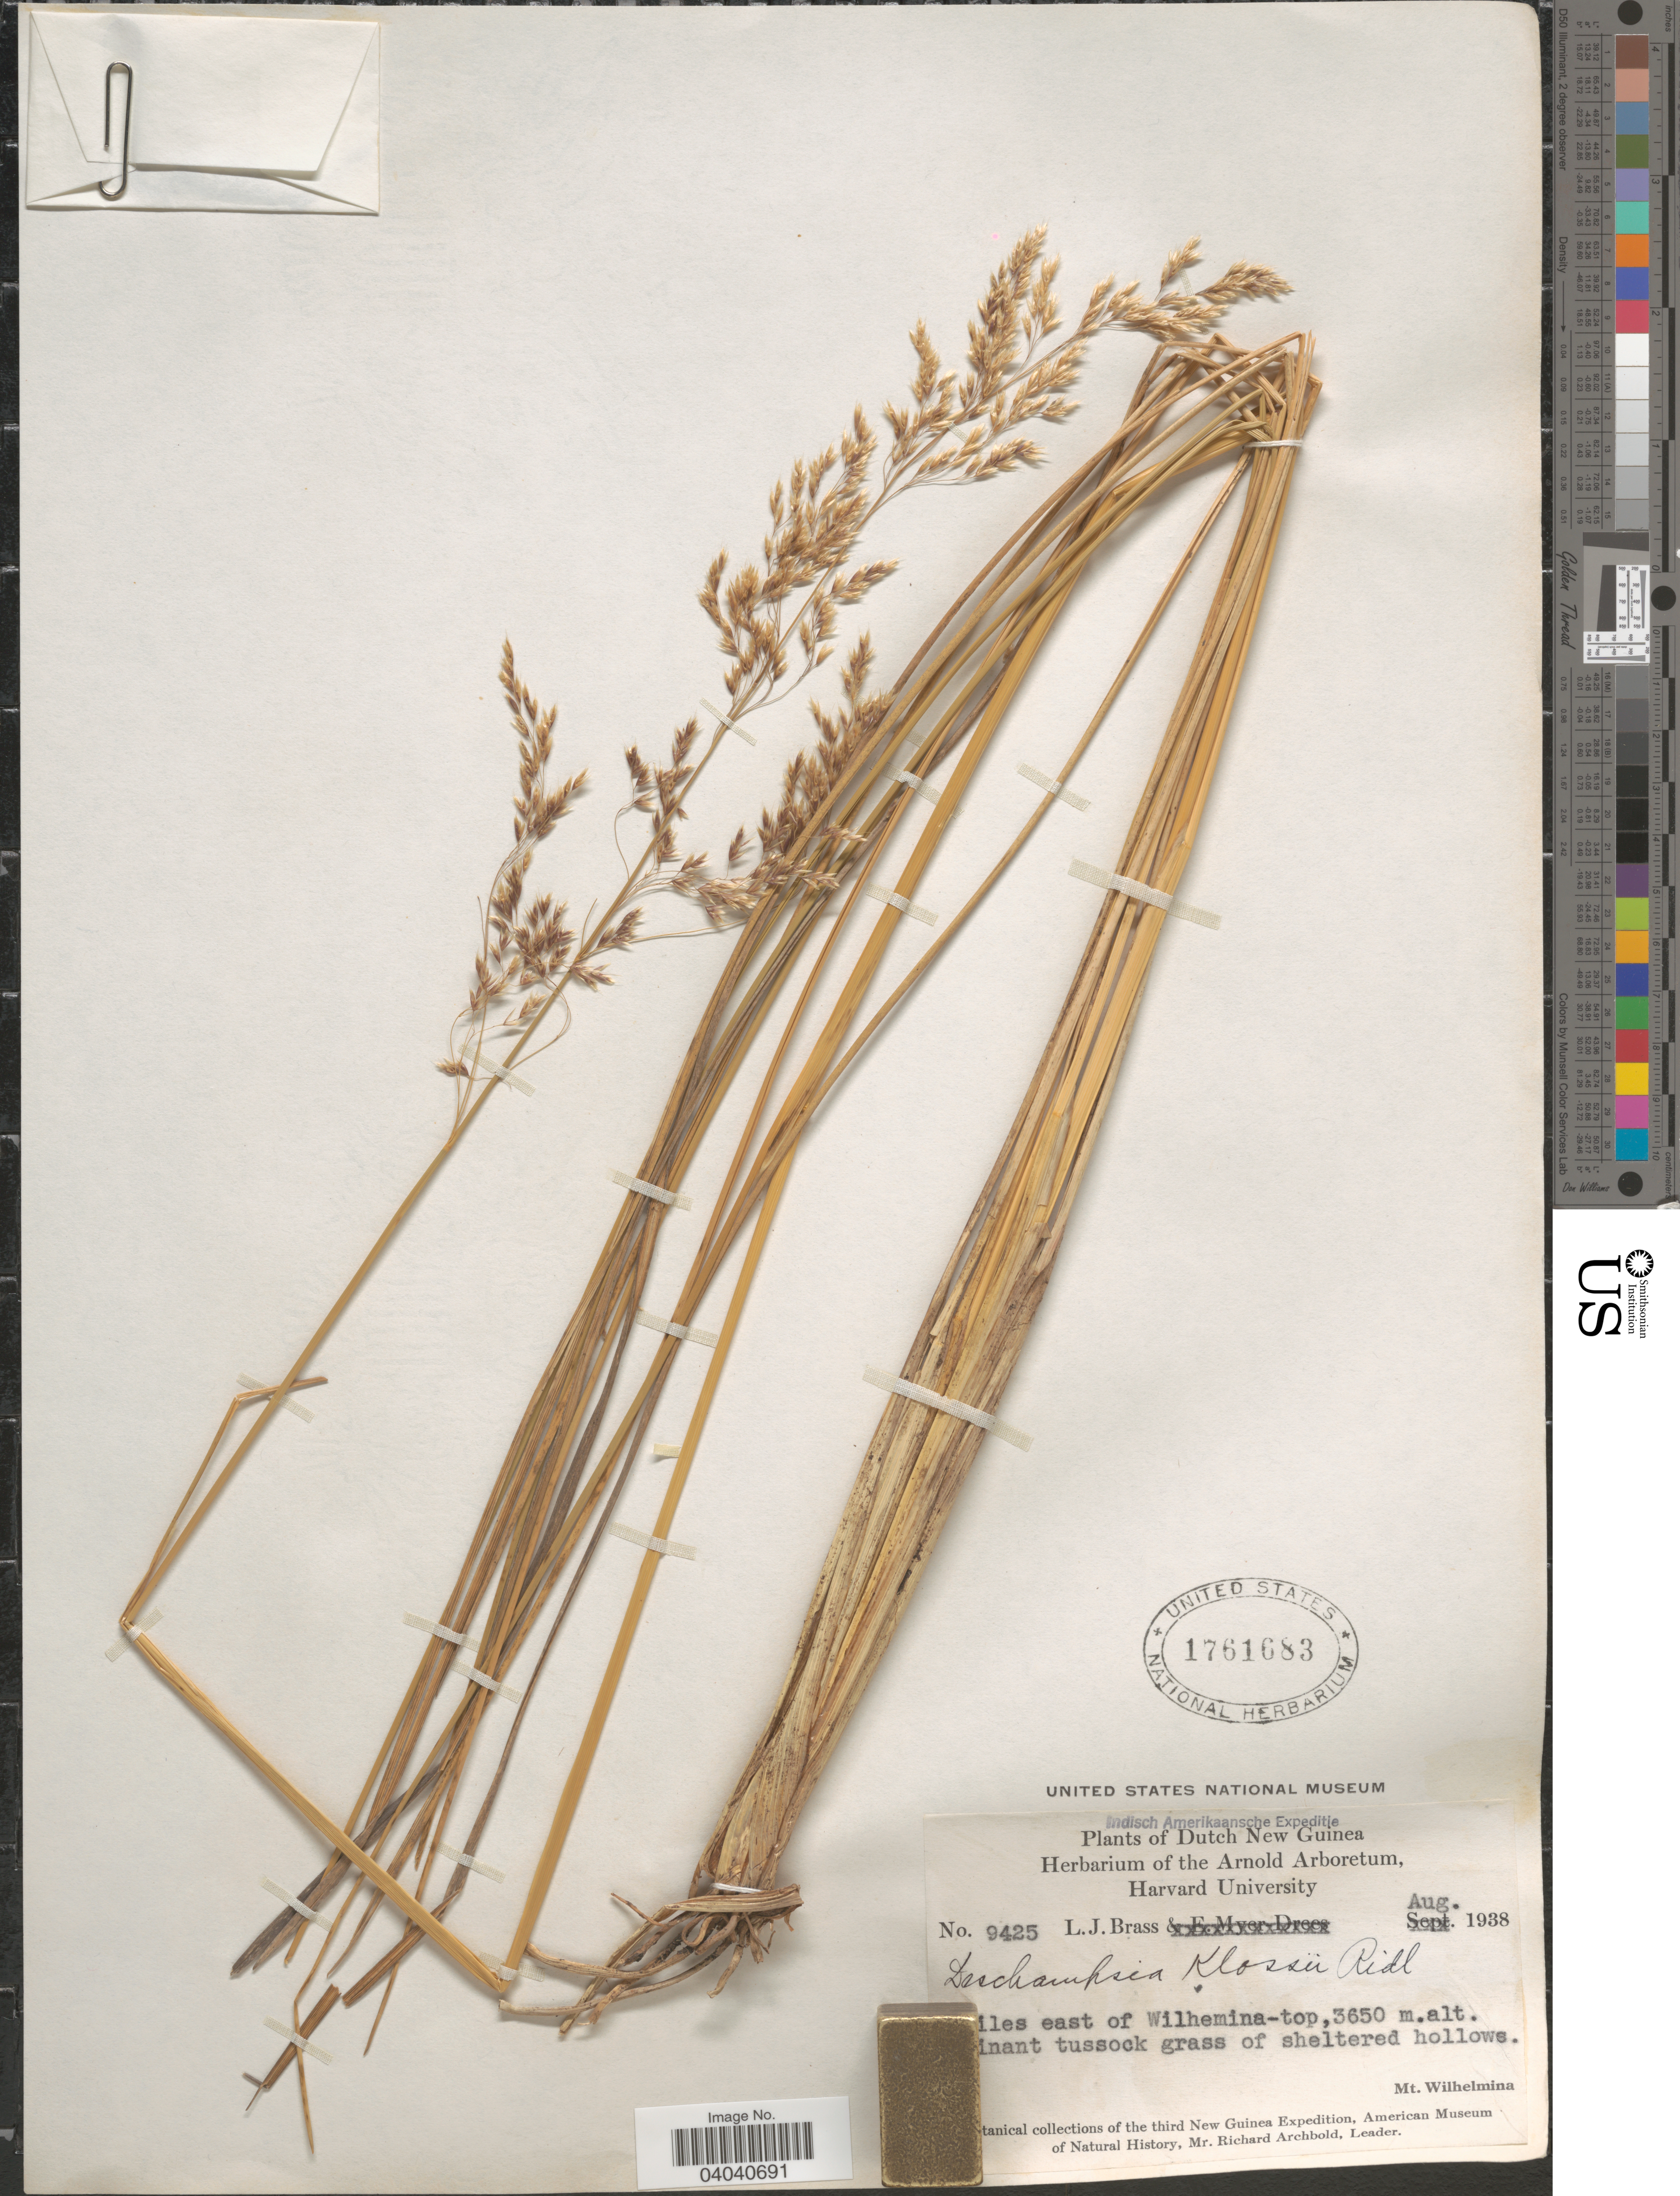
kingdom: Plantae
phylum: Tracheophyta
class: Liliopsida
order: Poales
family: Poaceae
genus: Deschampsia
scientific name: Deschampsia klossii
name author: Ridl.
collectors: L. J. Brass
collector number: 9425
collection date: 1938-08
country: Indonesia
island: New Guinea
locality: Dutch New Guinea. [illegible text]iles east of Wilhelmina-top, [illegible text]inant tussock grass of sheltered hollows. Mt. Wilhelmina.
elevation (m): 3650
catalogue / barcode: US 1761683